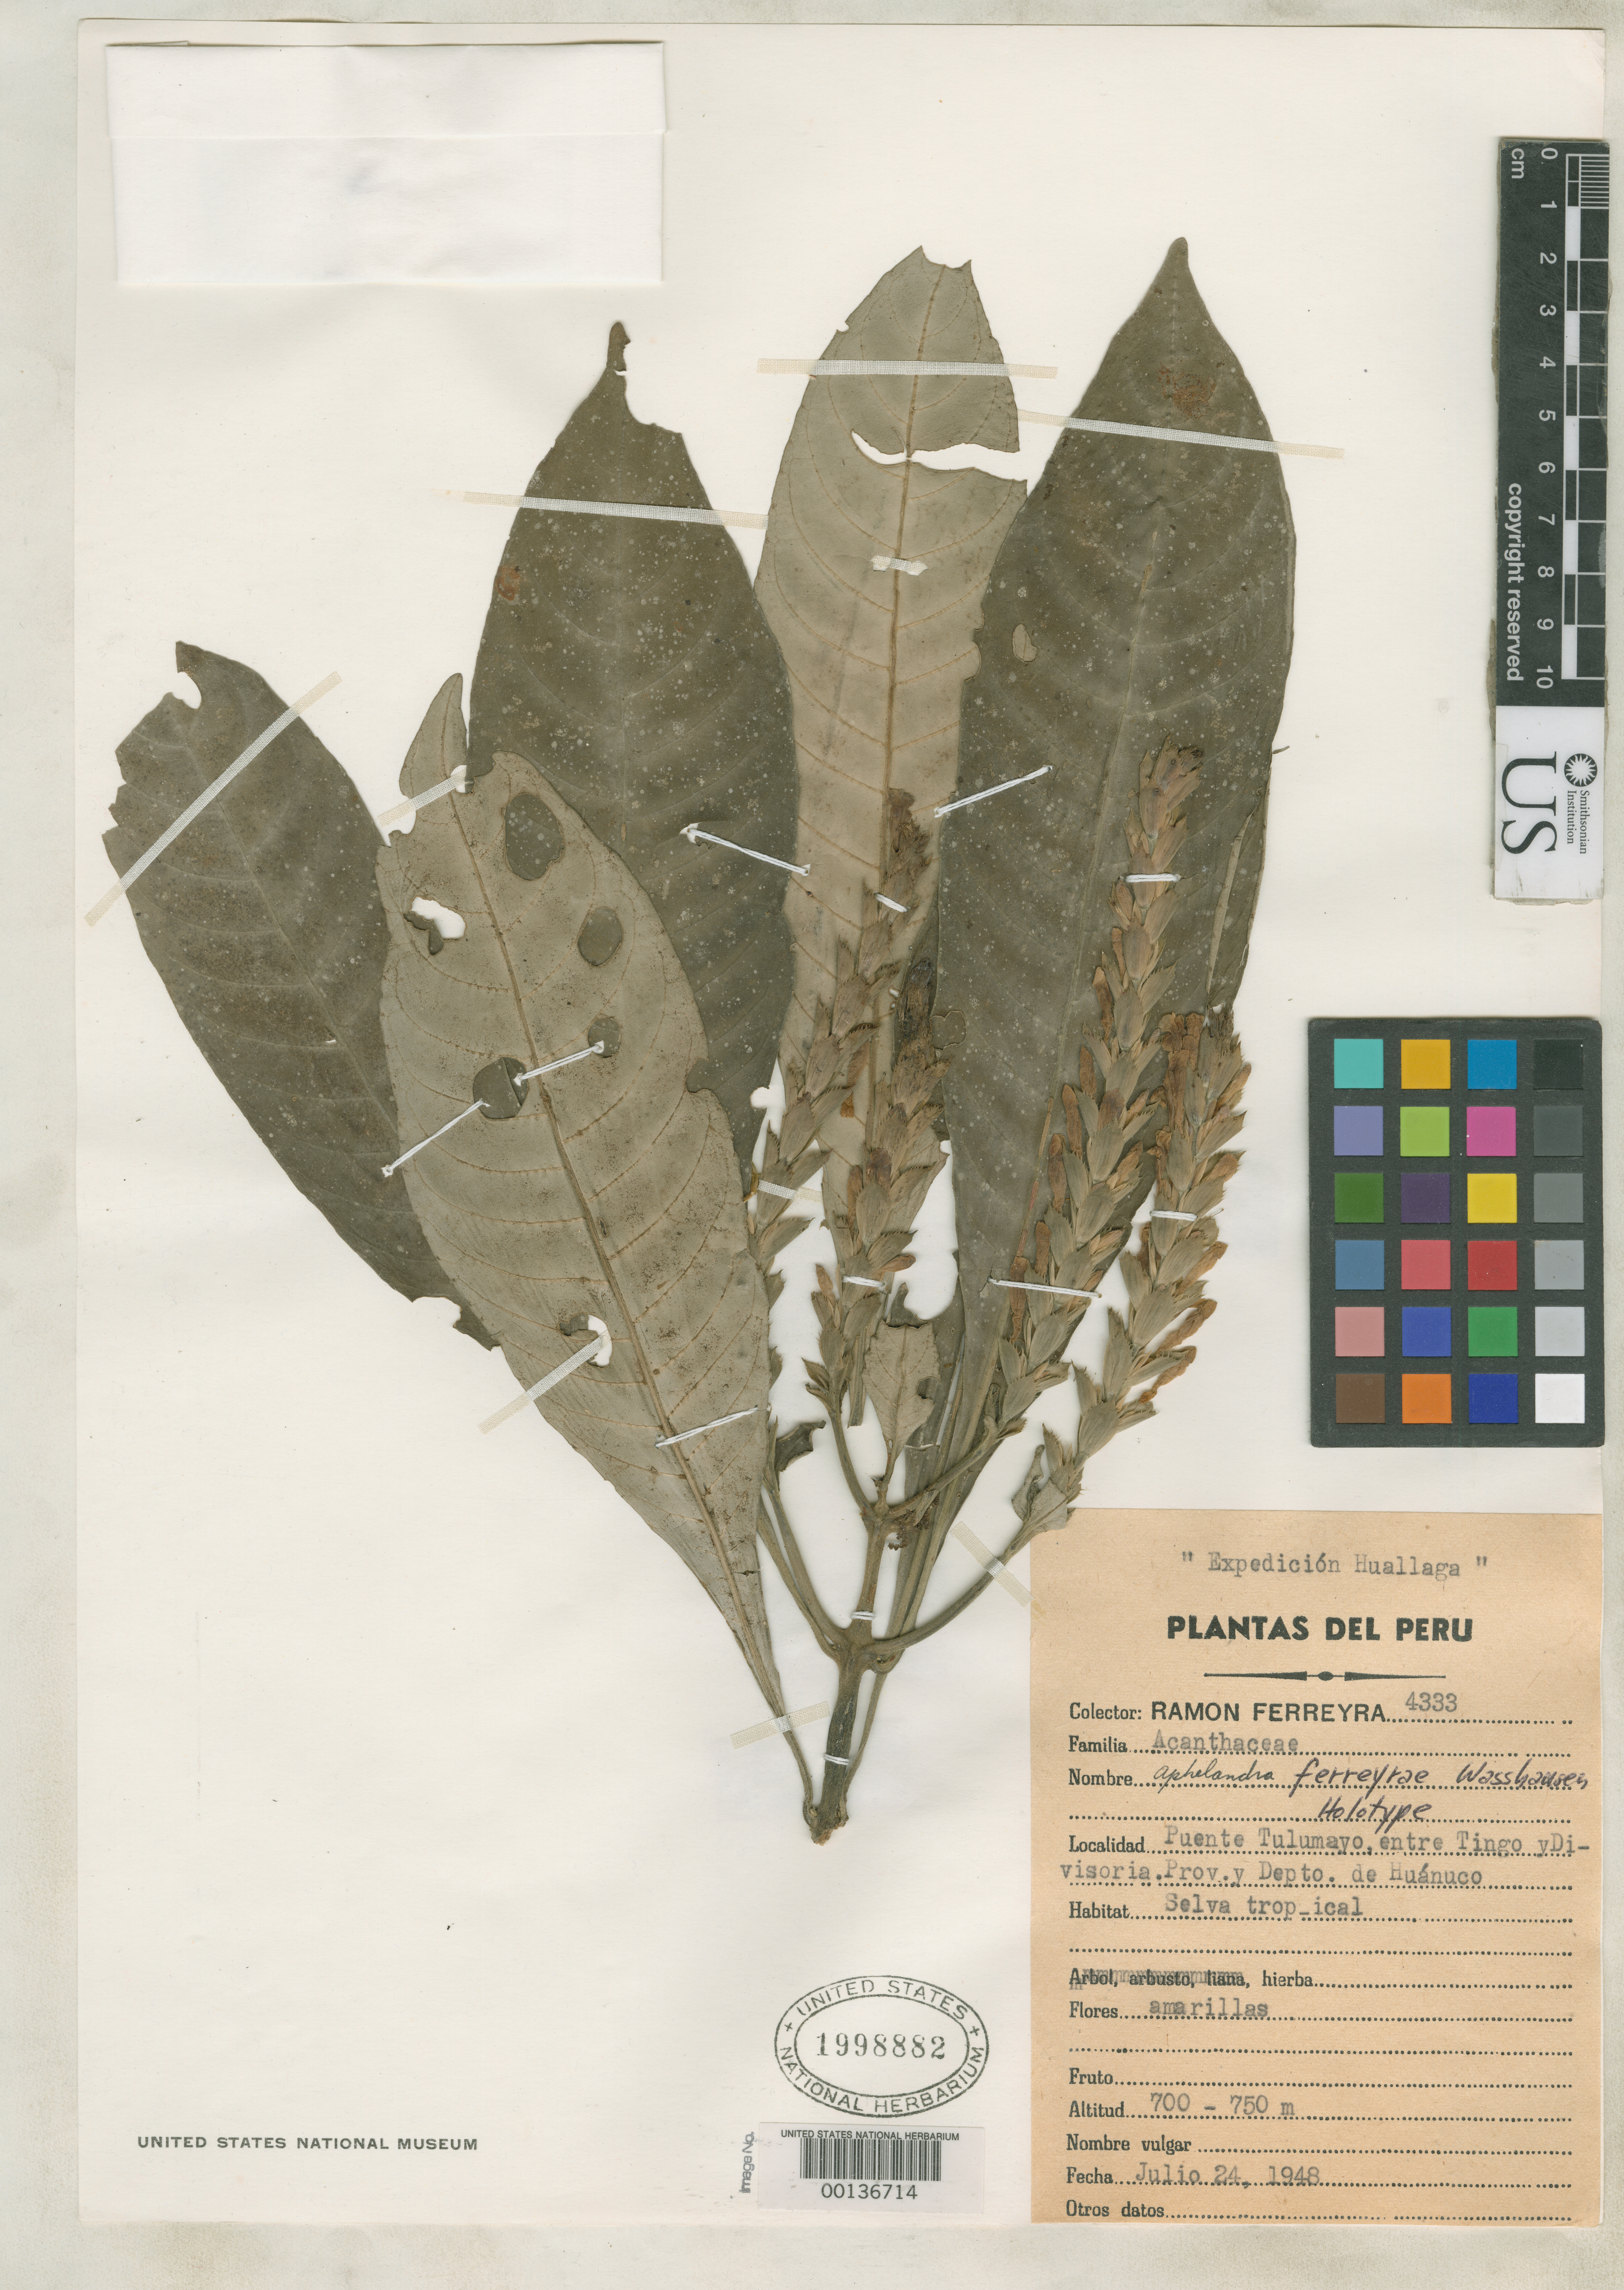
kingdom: Plantae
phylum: Tracheophyta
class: Magnoliopsida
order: Lamiales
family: Acanthaceae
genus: Aphelandra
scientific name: Aphelandra ferreyrae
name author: Wassh.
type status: Holotype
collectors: R. A. Ferreyra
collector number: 4333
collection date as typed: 24 Jul 1948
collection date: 1948-07-24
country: Peru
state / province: Huánuco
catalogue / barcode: US 1998882